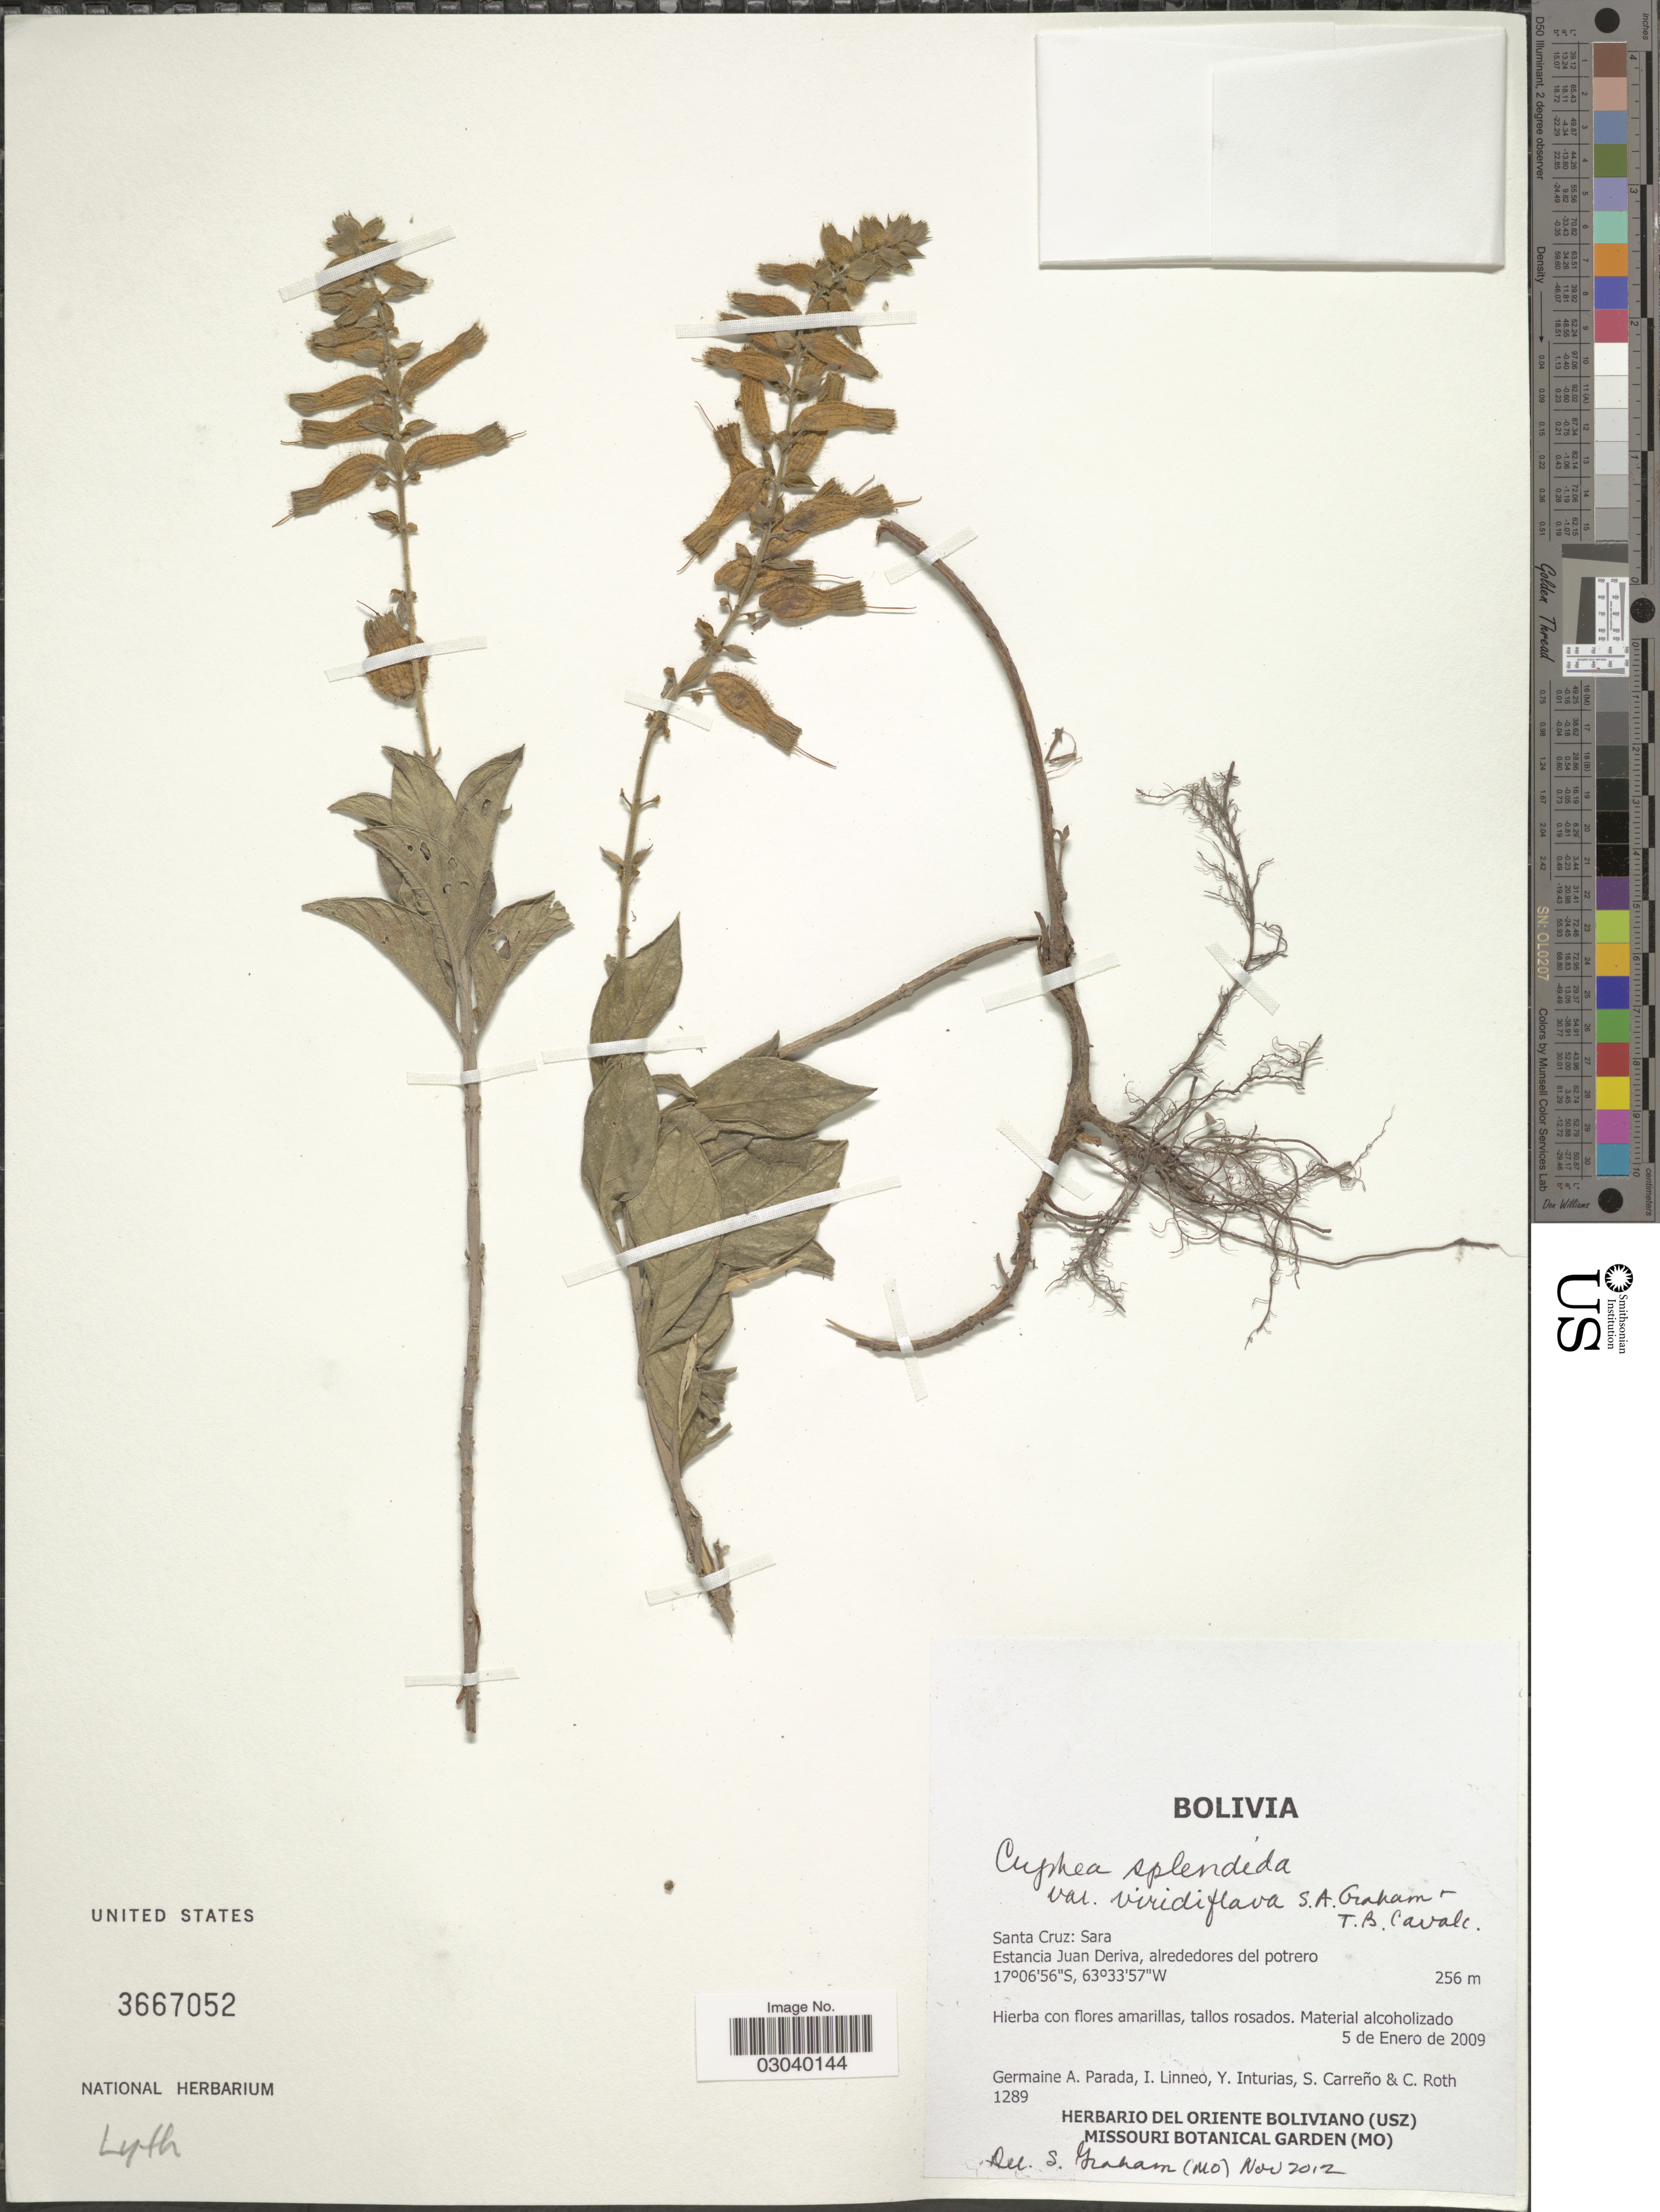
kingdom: Plantae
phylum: Tracheophyta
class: Magnoliopsida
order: Myrtales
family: Lythraceae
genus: Cuphea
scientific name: Cuphea splendida var. viridiflava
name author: S.A. Graham & T.B. Cavalc.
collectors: G. Parada, I. Linneo, Y. Inturias, S. Carreno & C. Roth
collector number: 1289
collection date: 2009-01-05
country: Bolivia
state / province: Santa Cruz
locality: Sara, Estancia Juan Deriva, alrededores del potrero.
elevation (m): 256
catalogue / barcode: US 3667052